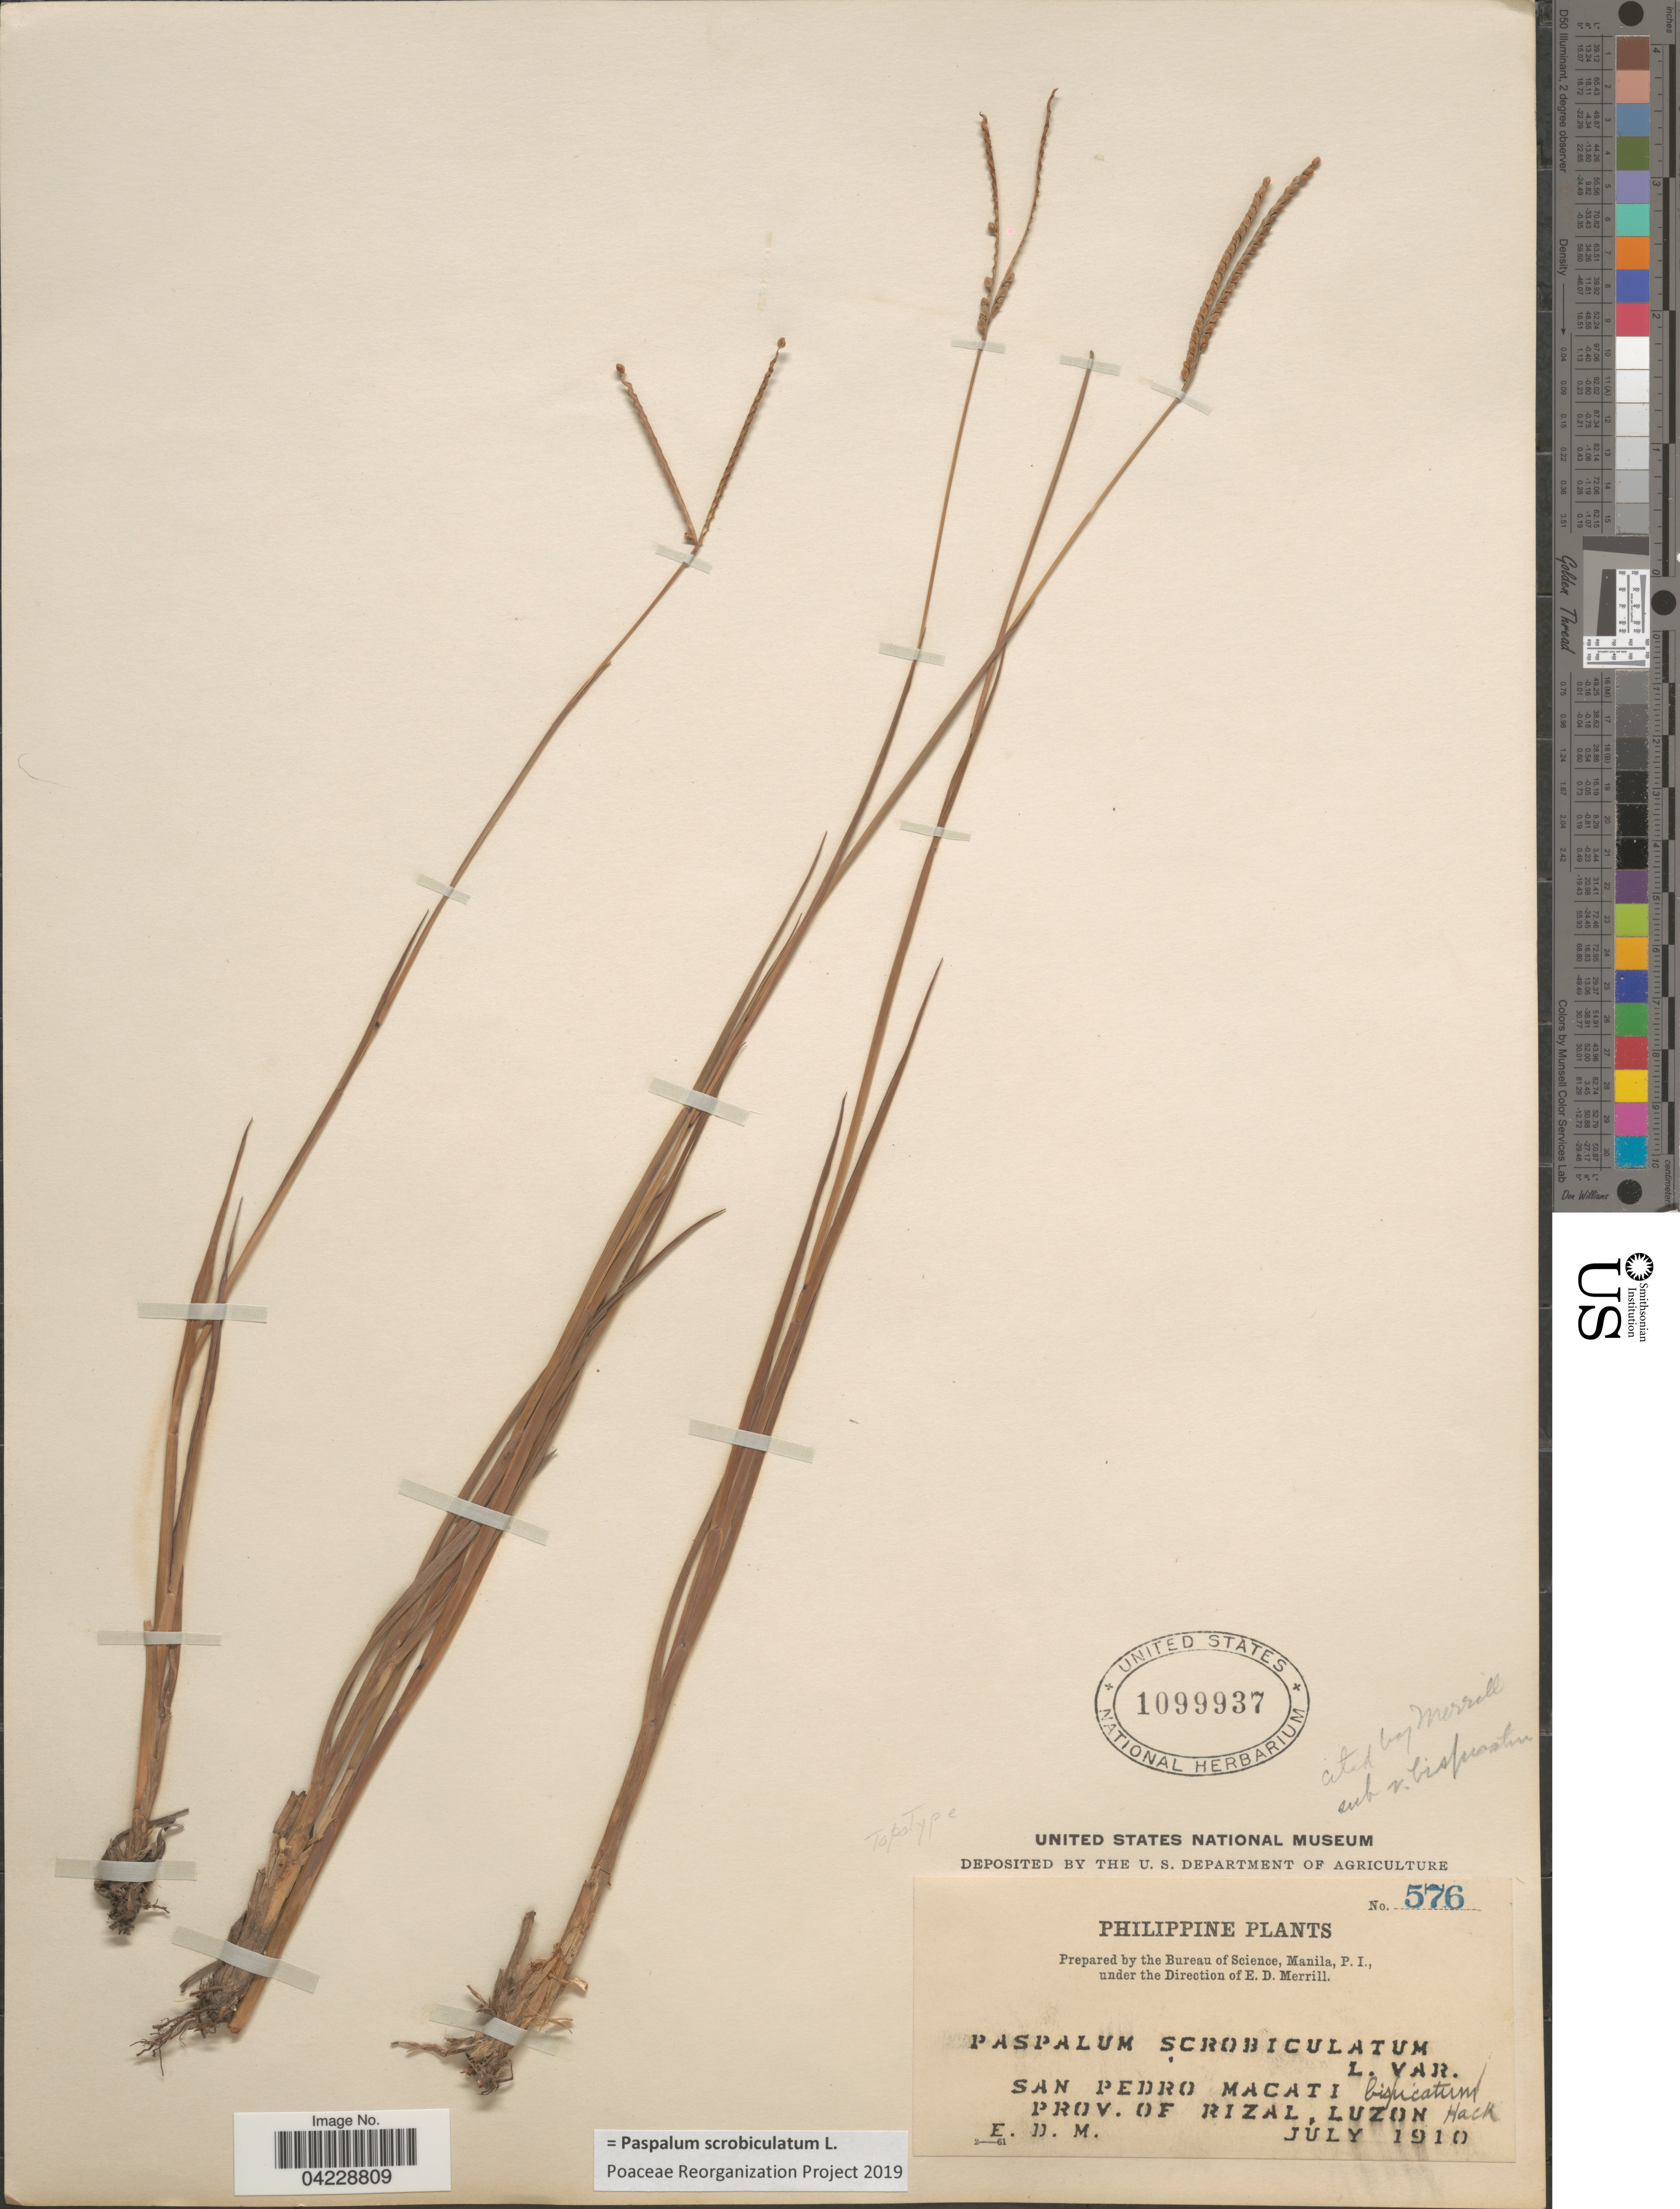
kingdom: Plantae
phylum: Tracheophyta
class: Liliopsida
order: Poales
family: Poaceae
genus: Paspalum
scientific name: Paspalum scrobiculatum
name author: L.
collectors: E. D. Merrill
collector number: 576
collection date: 1910-07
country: Philippines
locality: San Pedro Macati. Prov. of Rizal, Luzon.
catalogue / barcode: US 1099937